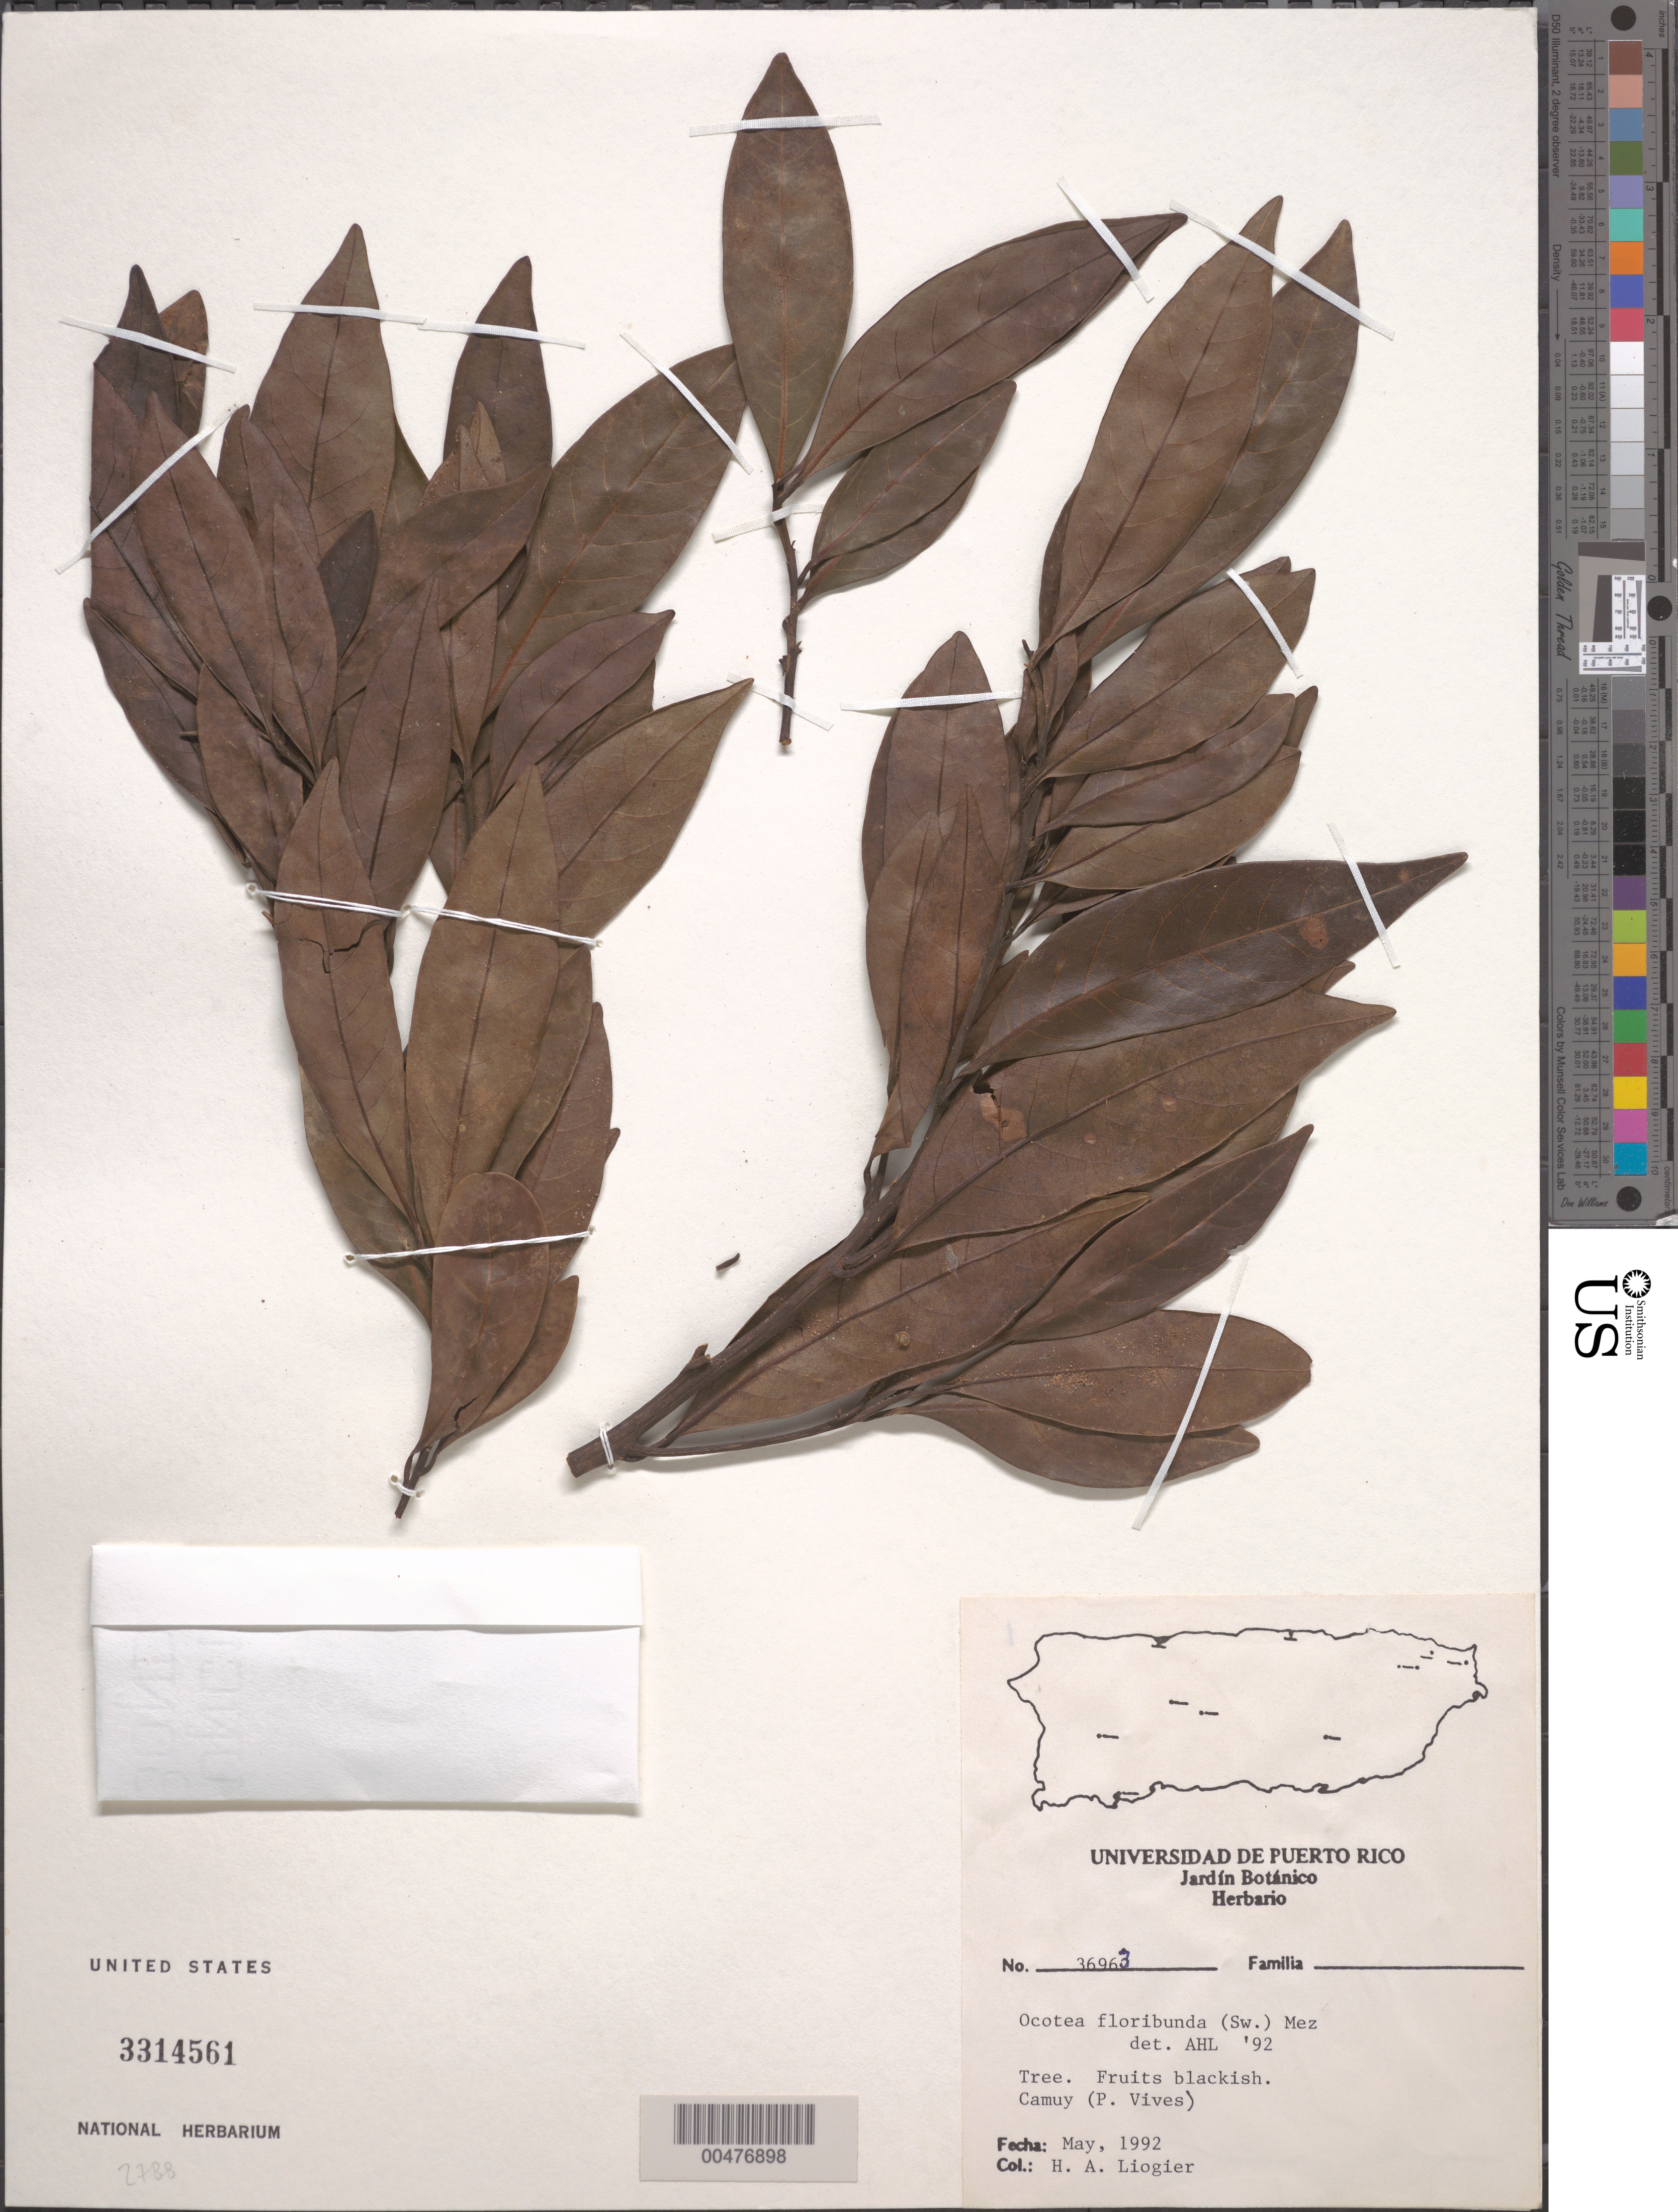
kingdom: Plantae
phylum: Tracheophyta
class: Magnoliopsida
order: Laurales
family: Lauraceae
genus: Ocotea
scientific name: Ocotea floribunda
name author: (Sw.) Mez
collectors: A. H. Liogier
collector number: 36963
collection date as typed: May 1992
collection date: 1992-05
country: Puerto Rico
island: Greater Antilles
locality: Camuy (P. Vives)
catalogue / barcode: US 3314561